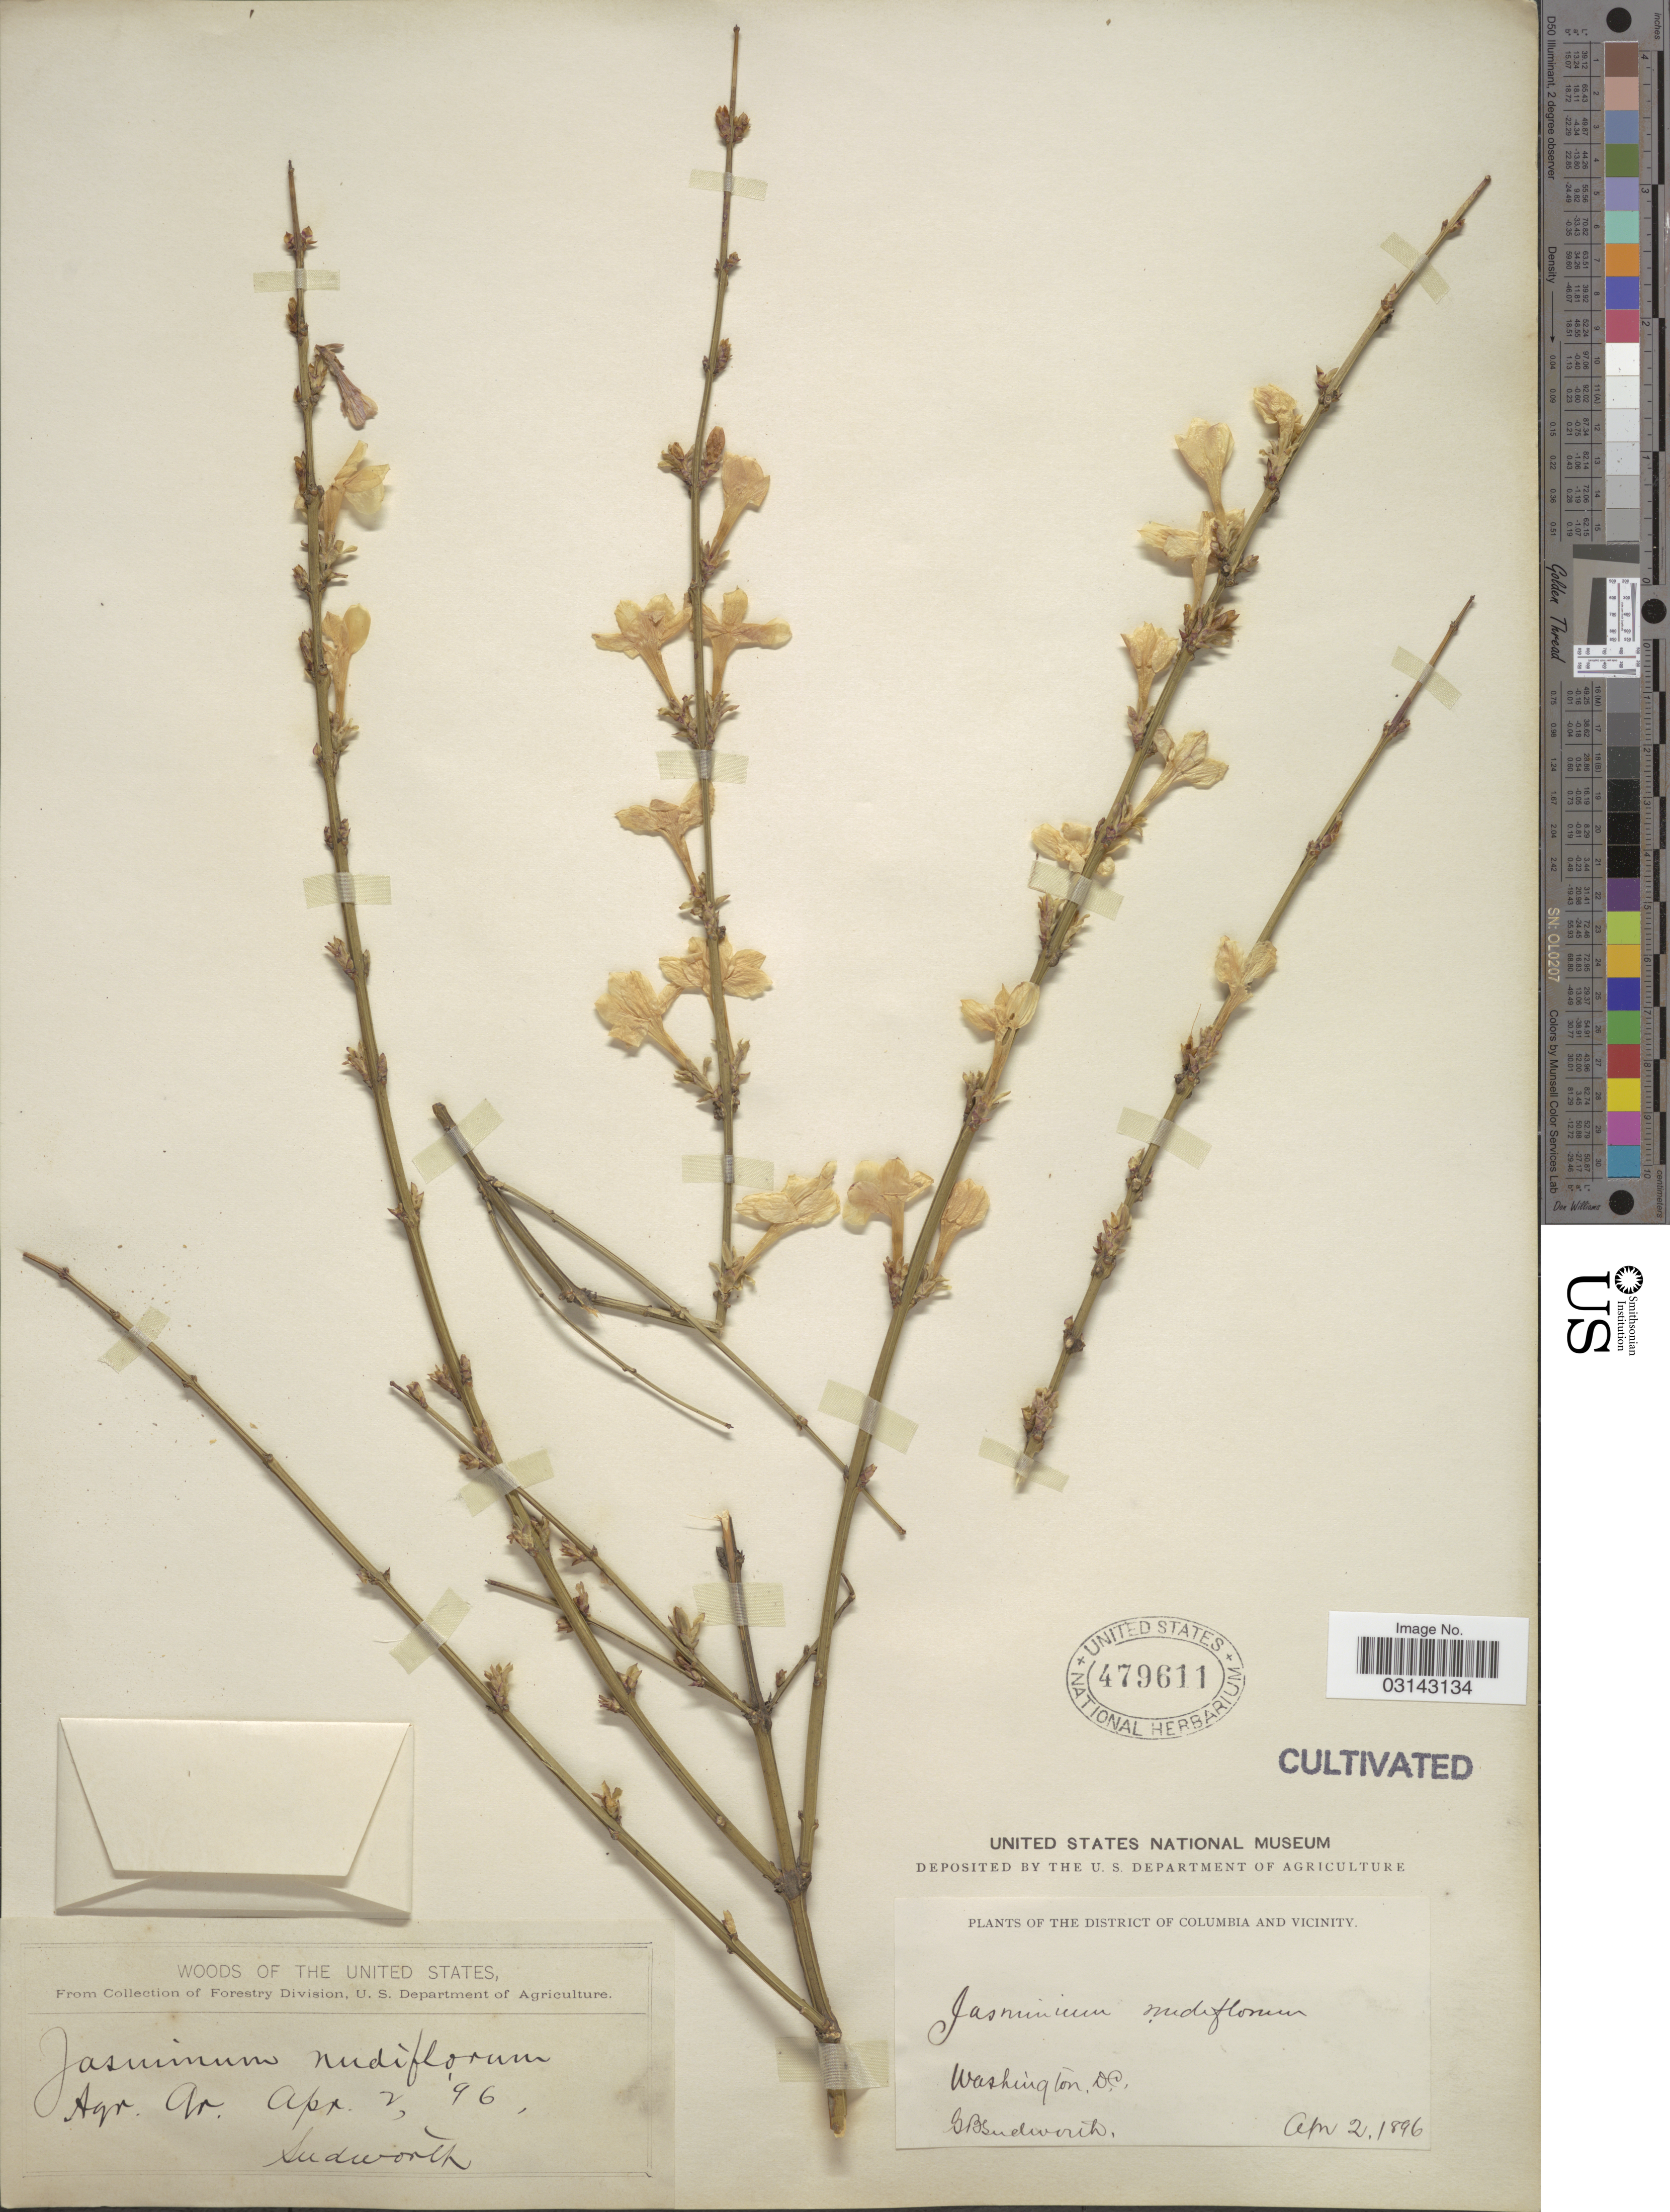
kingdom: Plantae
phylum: Tracheophyta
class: Magnoliopsida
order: Lamiales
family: Oleaceae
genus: Jasminum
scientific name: Jasminum nudiflorum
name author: Lindl.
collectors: G. B. Sudworth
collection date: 1896-04-02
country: United States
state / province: District of Columbia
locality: The District of Columbia and Vicinity. Washington, D. C. Agr. Gr.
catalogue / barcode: US 479611